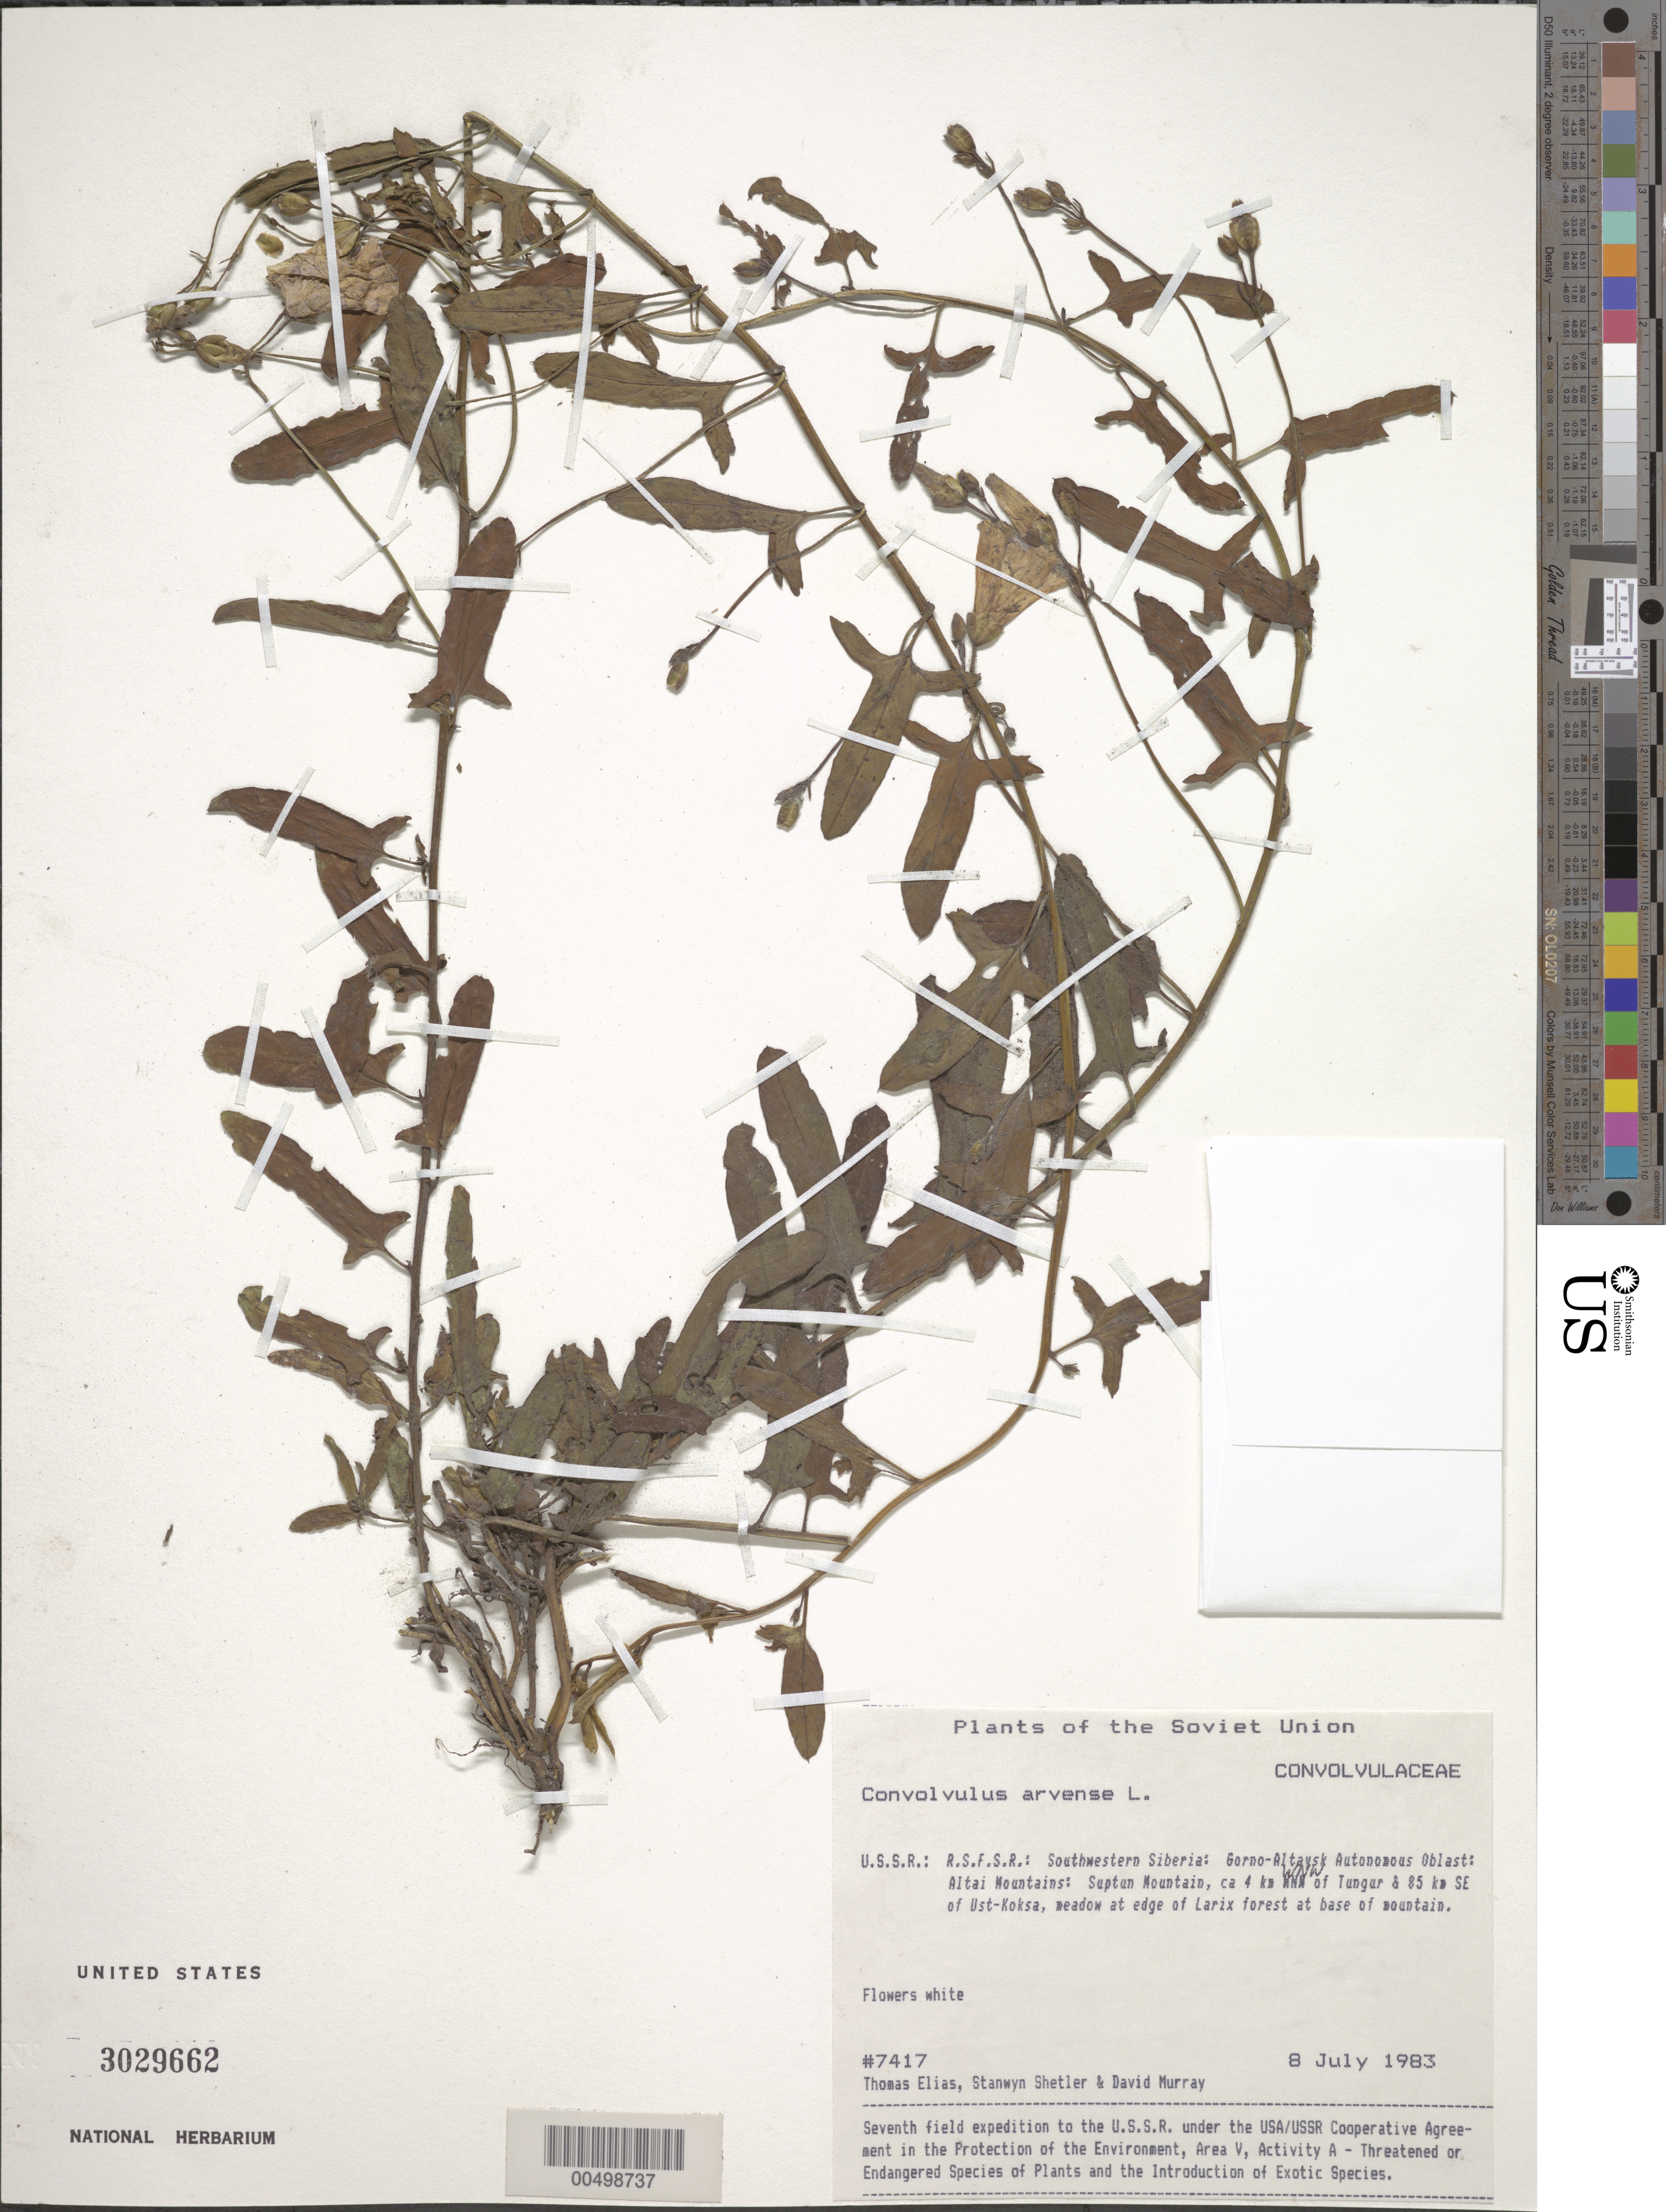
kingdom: Plantae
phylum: Tracheophyta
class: Magnoliopsida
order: Solanales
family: Convolvulaceae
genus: Convolvulus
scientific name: Convolvulus arvensis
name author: L.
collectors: T. Elias, S. Shetler & D. F. Murray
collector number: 7417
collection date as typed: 08 Jul 1983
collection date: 1983-07-08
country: Russian Federation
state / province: Altai Republic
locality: Altai Mountains, Suptun Mountain, ca. 4 km WNW of Tungur and 85 km SE of Ust Koksa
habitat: meadow at edge of Larix forest at base of mountain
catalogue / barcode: US 3029662